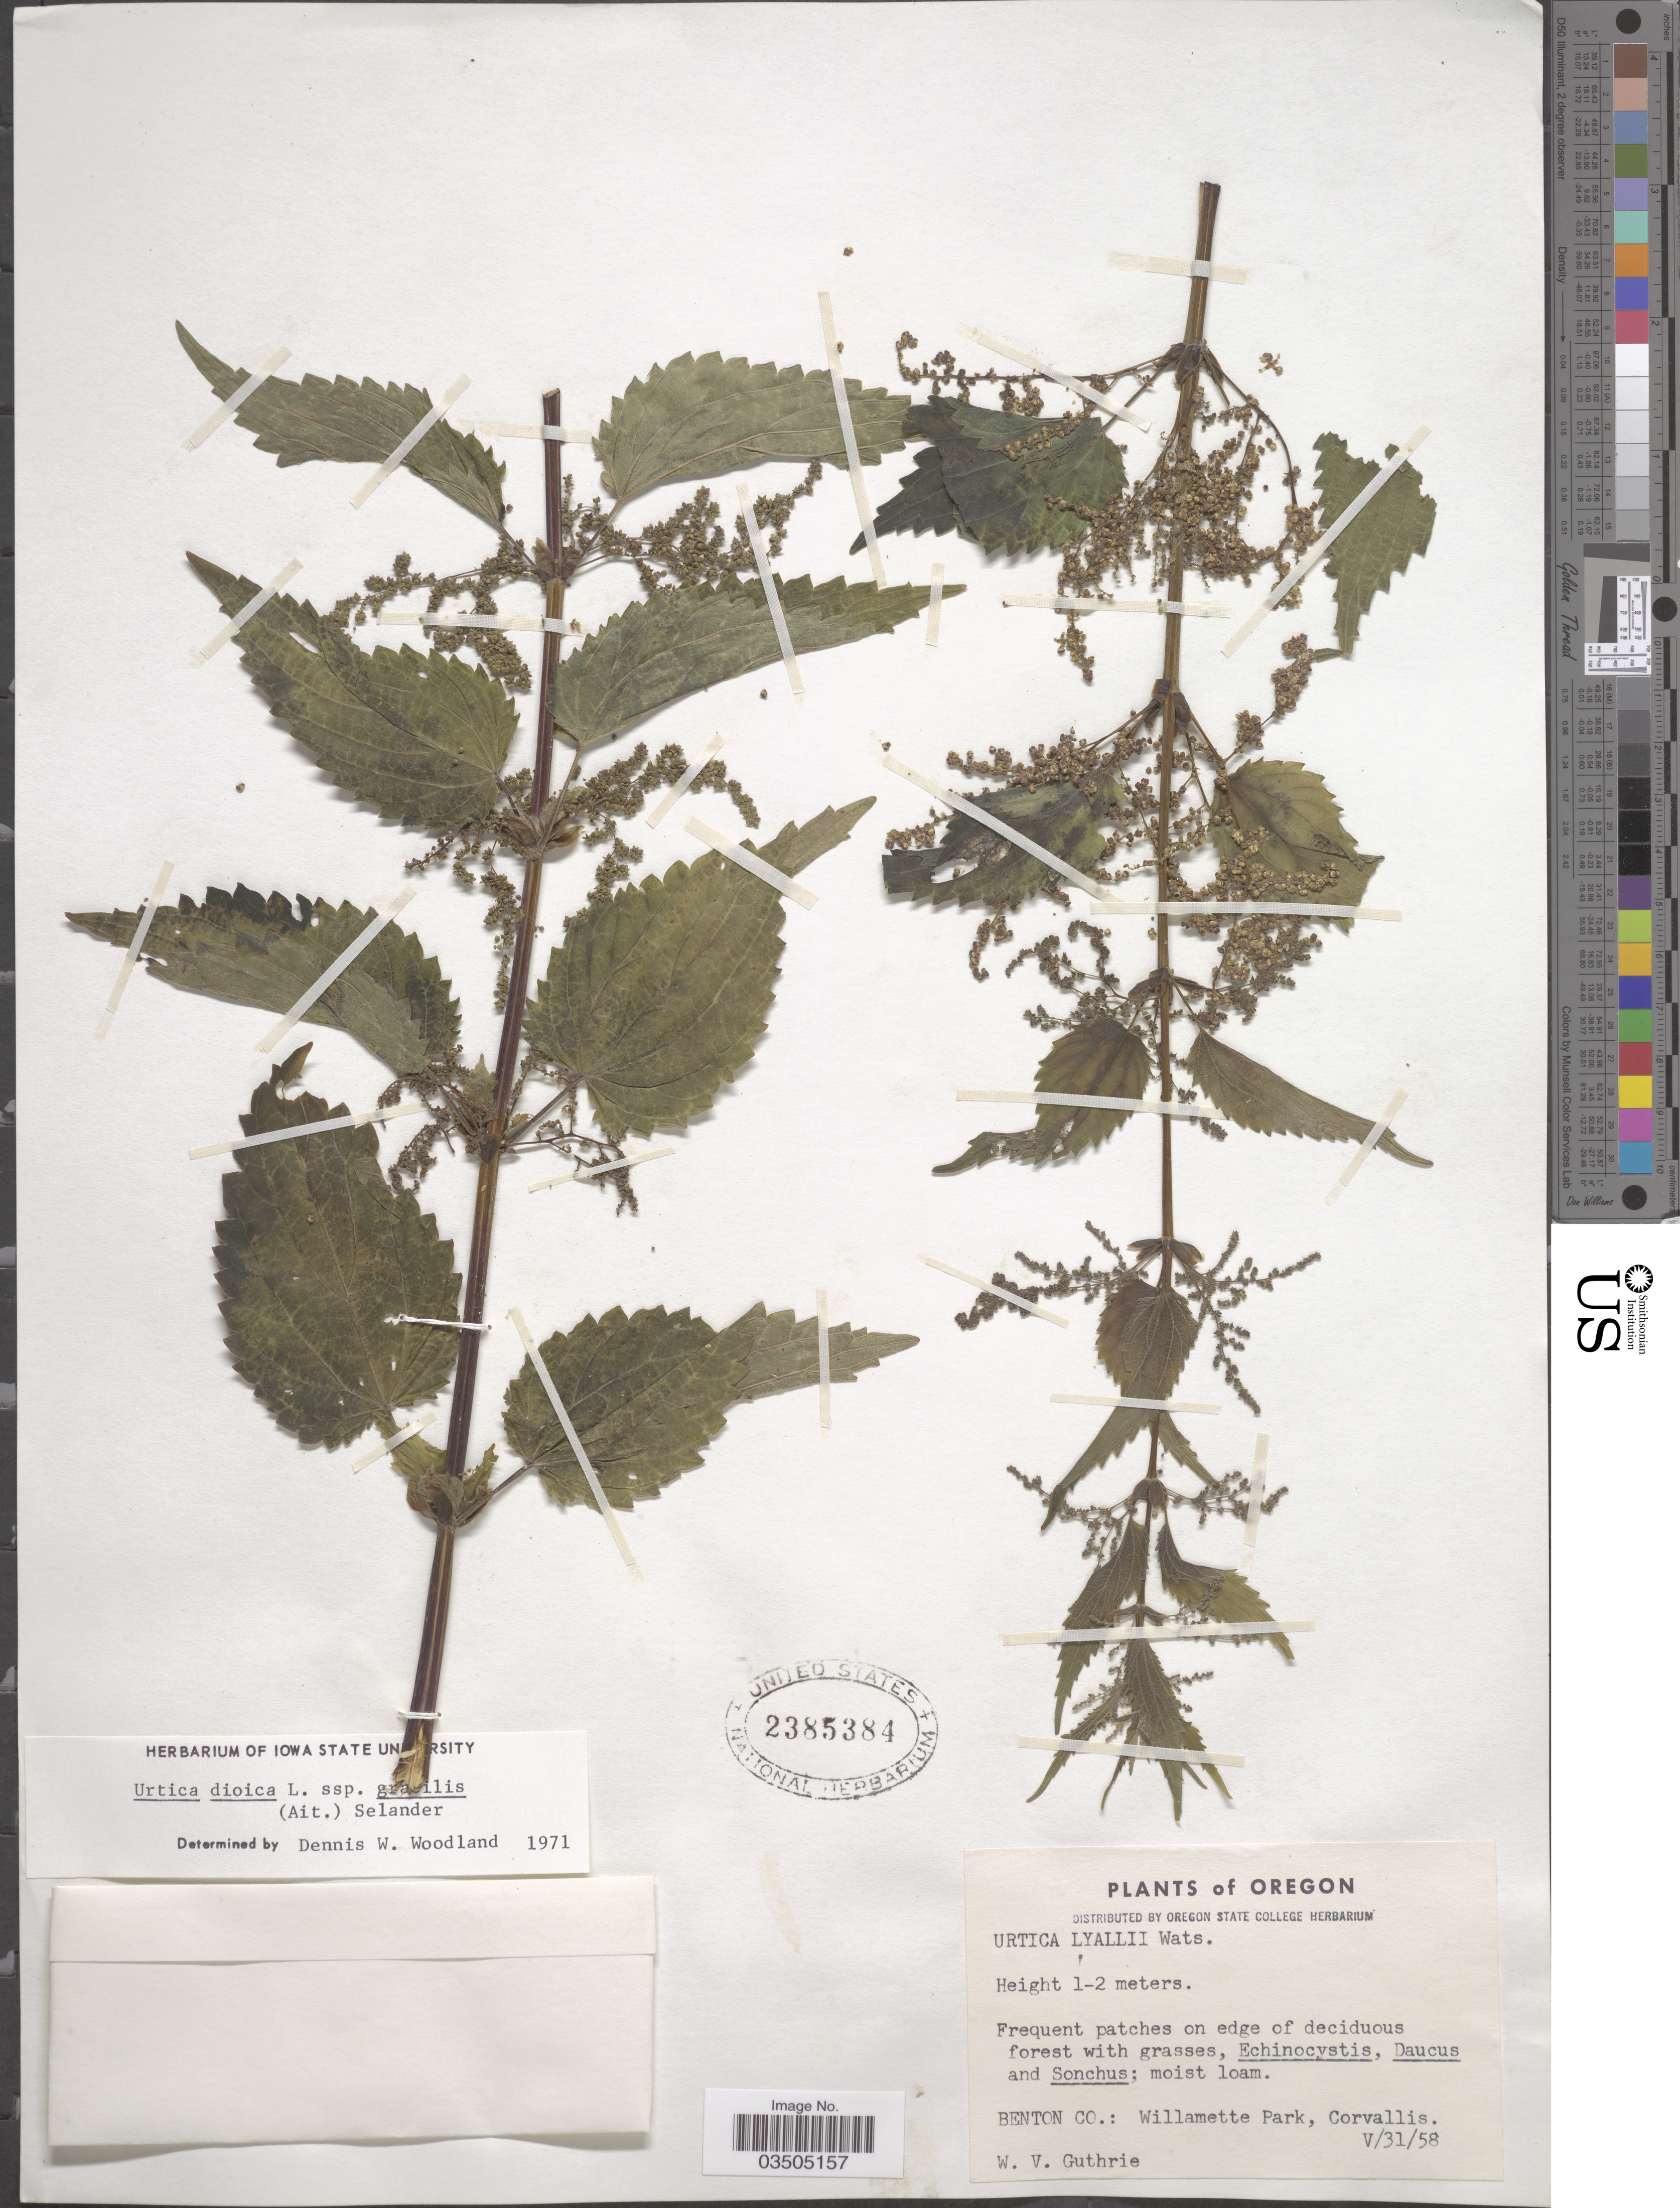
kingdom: Plantae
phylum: Tracheophyta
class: Magnoliopsida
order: Rosales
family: Urticaceae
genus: Urtica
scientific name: Urtica dioica subsp. gracilis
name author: L.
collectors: W. Guthrie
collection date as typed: Transcribed d/m/y: 31/5/58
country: United States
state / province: Oregon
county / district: Benton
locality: Benton Co.: Willamette Park, Corvallis.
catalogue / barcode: US 2385384